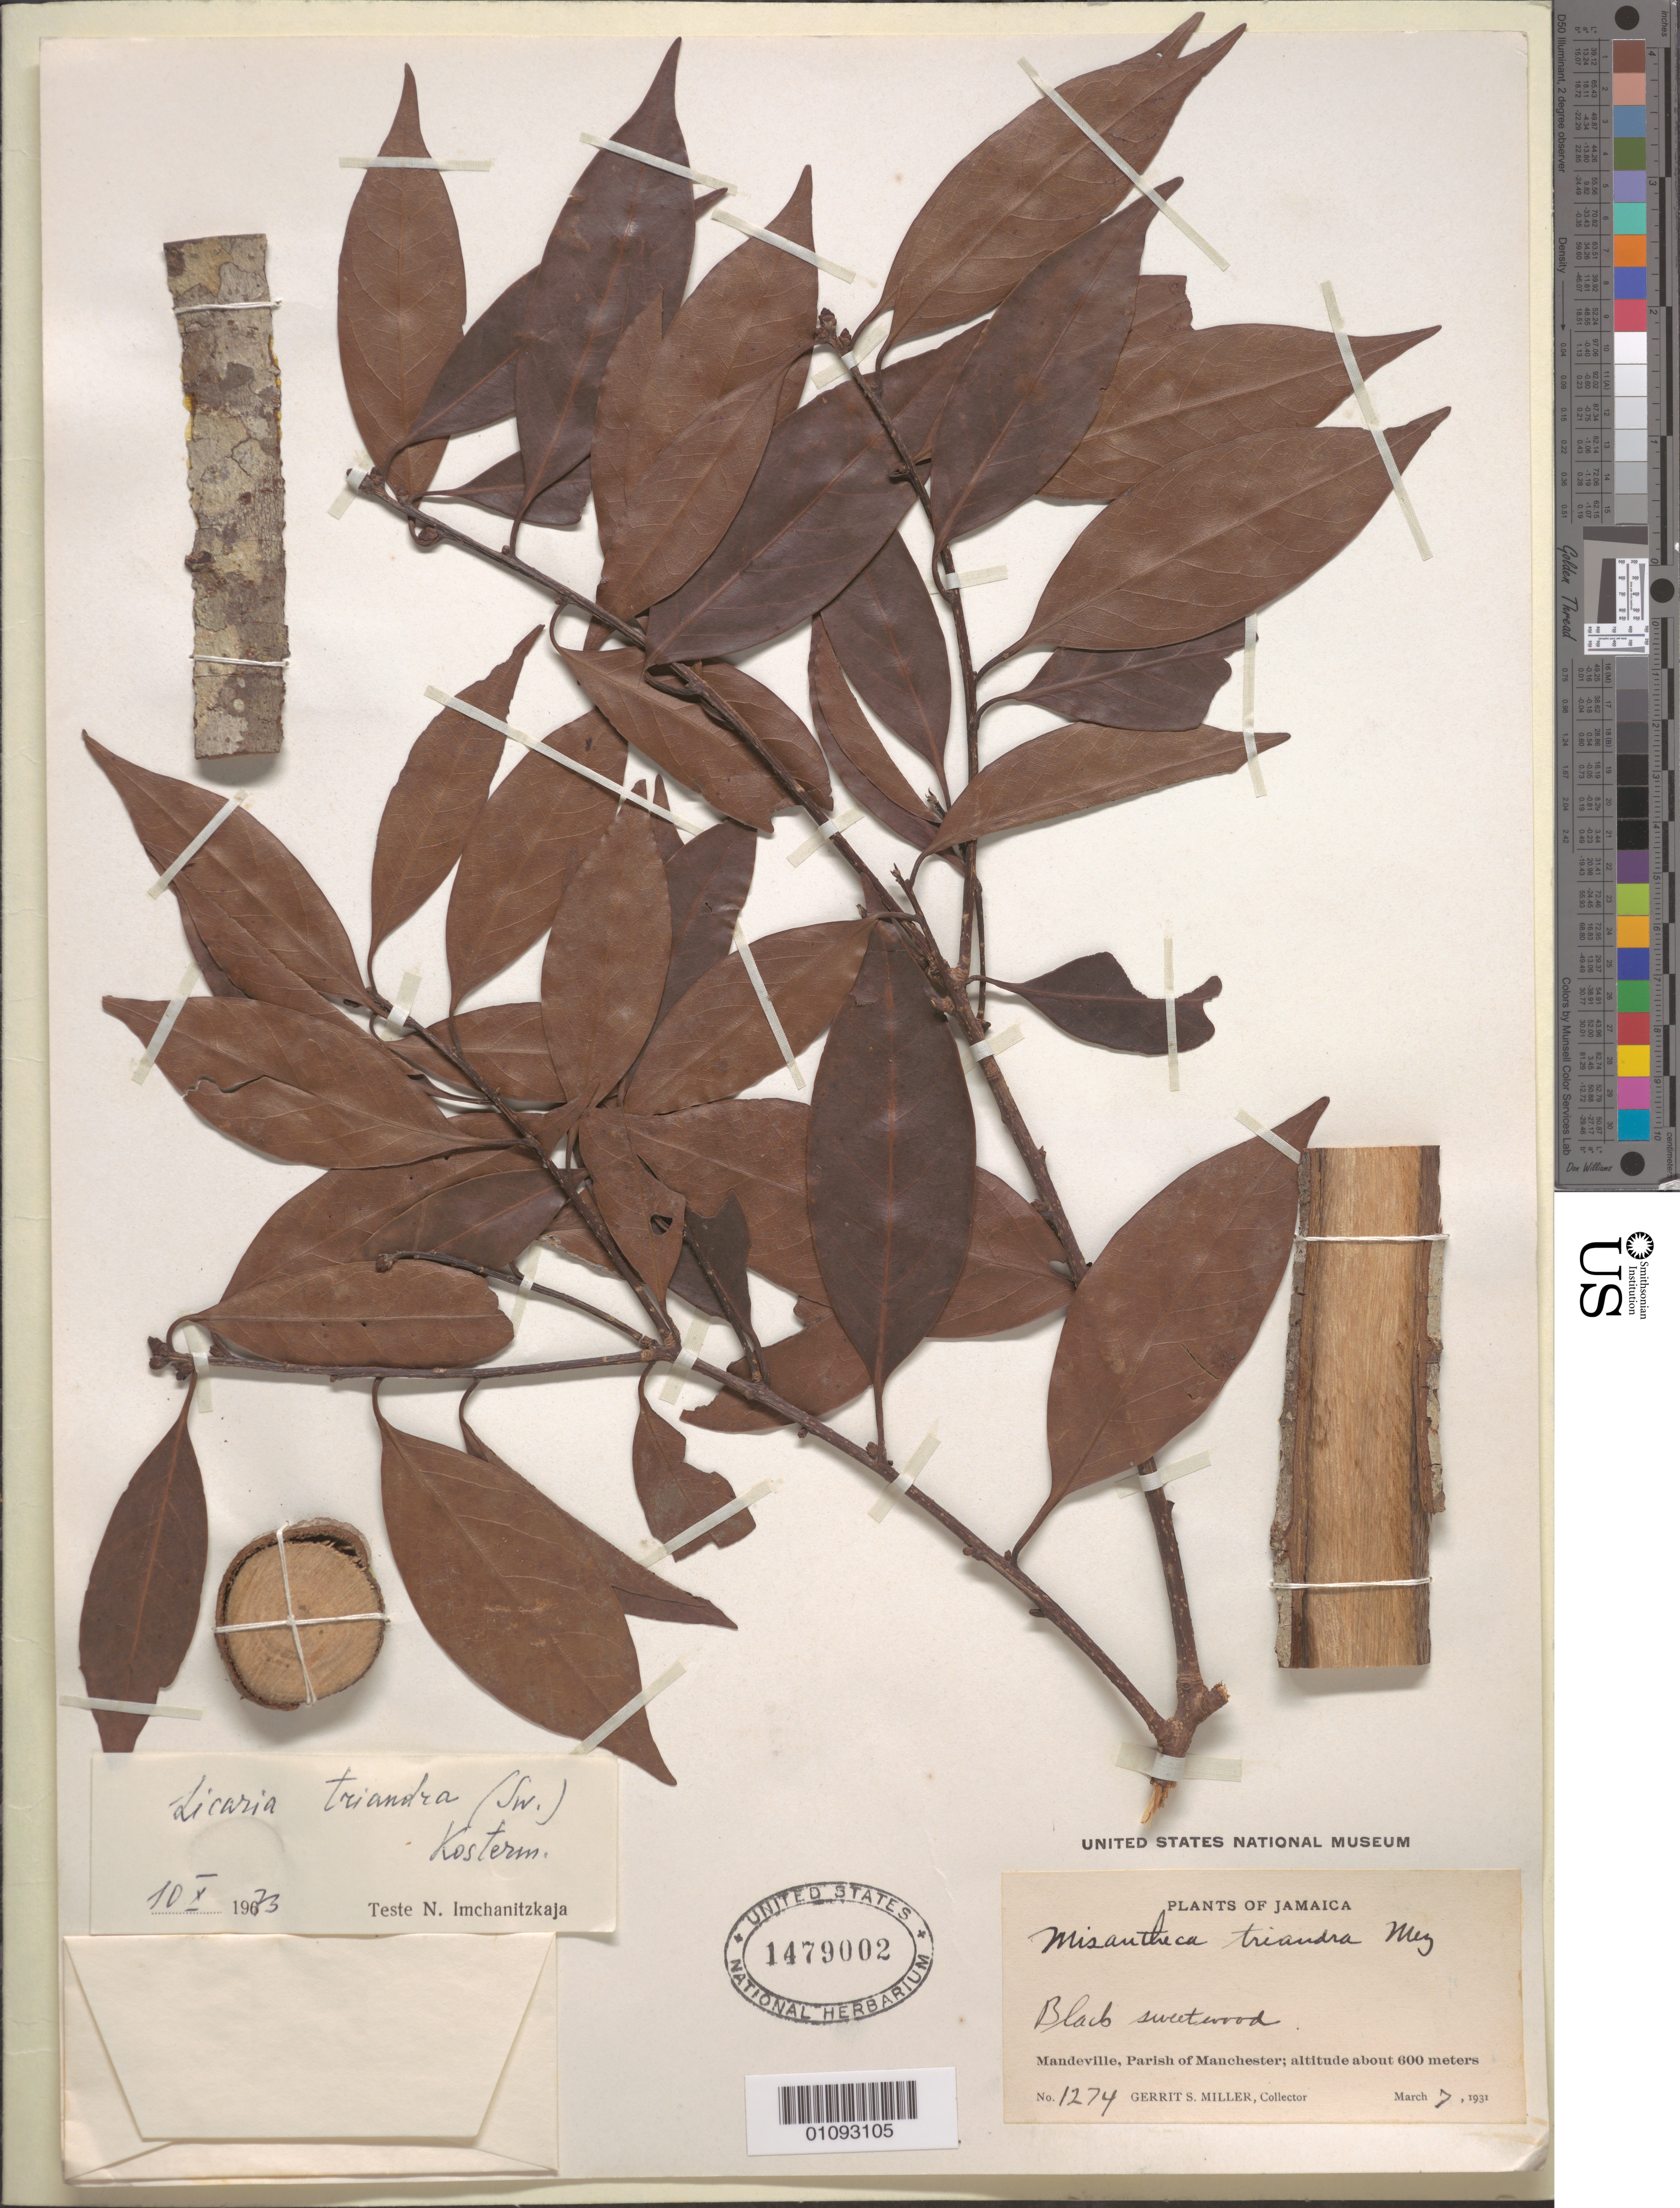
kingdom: Plantae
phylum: Tracheophyta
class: Magnoliopsida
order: Laurales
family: Lauraceae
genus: Licaria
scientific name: Licaria triandra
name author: (Sw.) Kosterm.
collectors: G. S. Miller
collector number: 1274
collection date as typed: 07 Mar 1931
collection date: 1931-03-07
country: Jamaica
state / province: Manchester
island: Jamaica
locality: Mandeville.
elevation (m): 600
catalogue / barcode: US 1479002